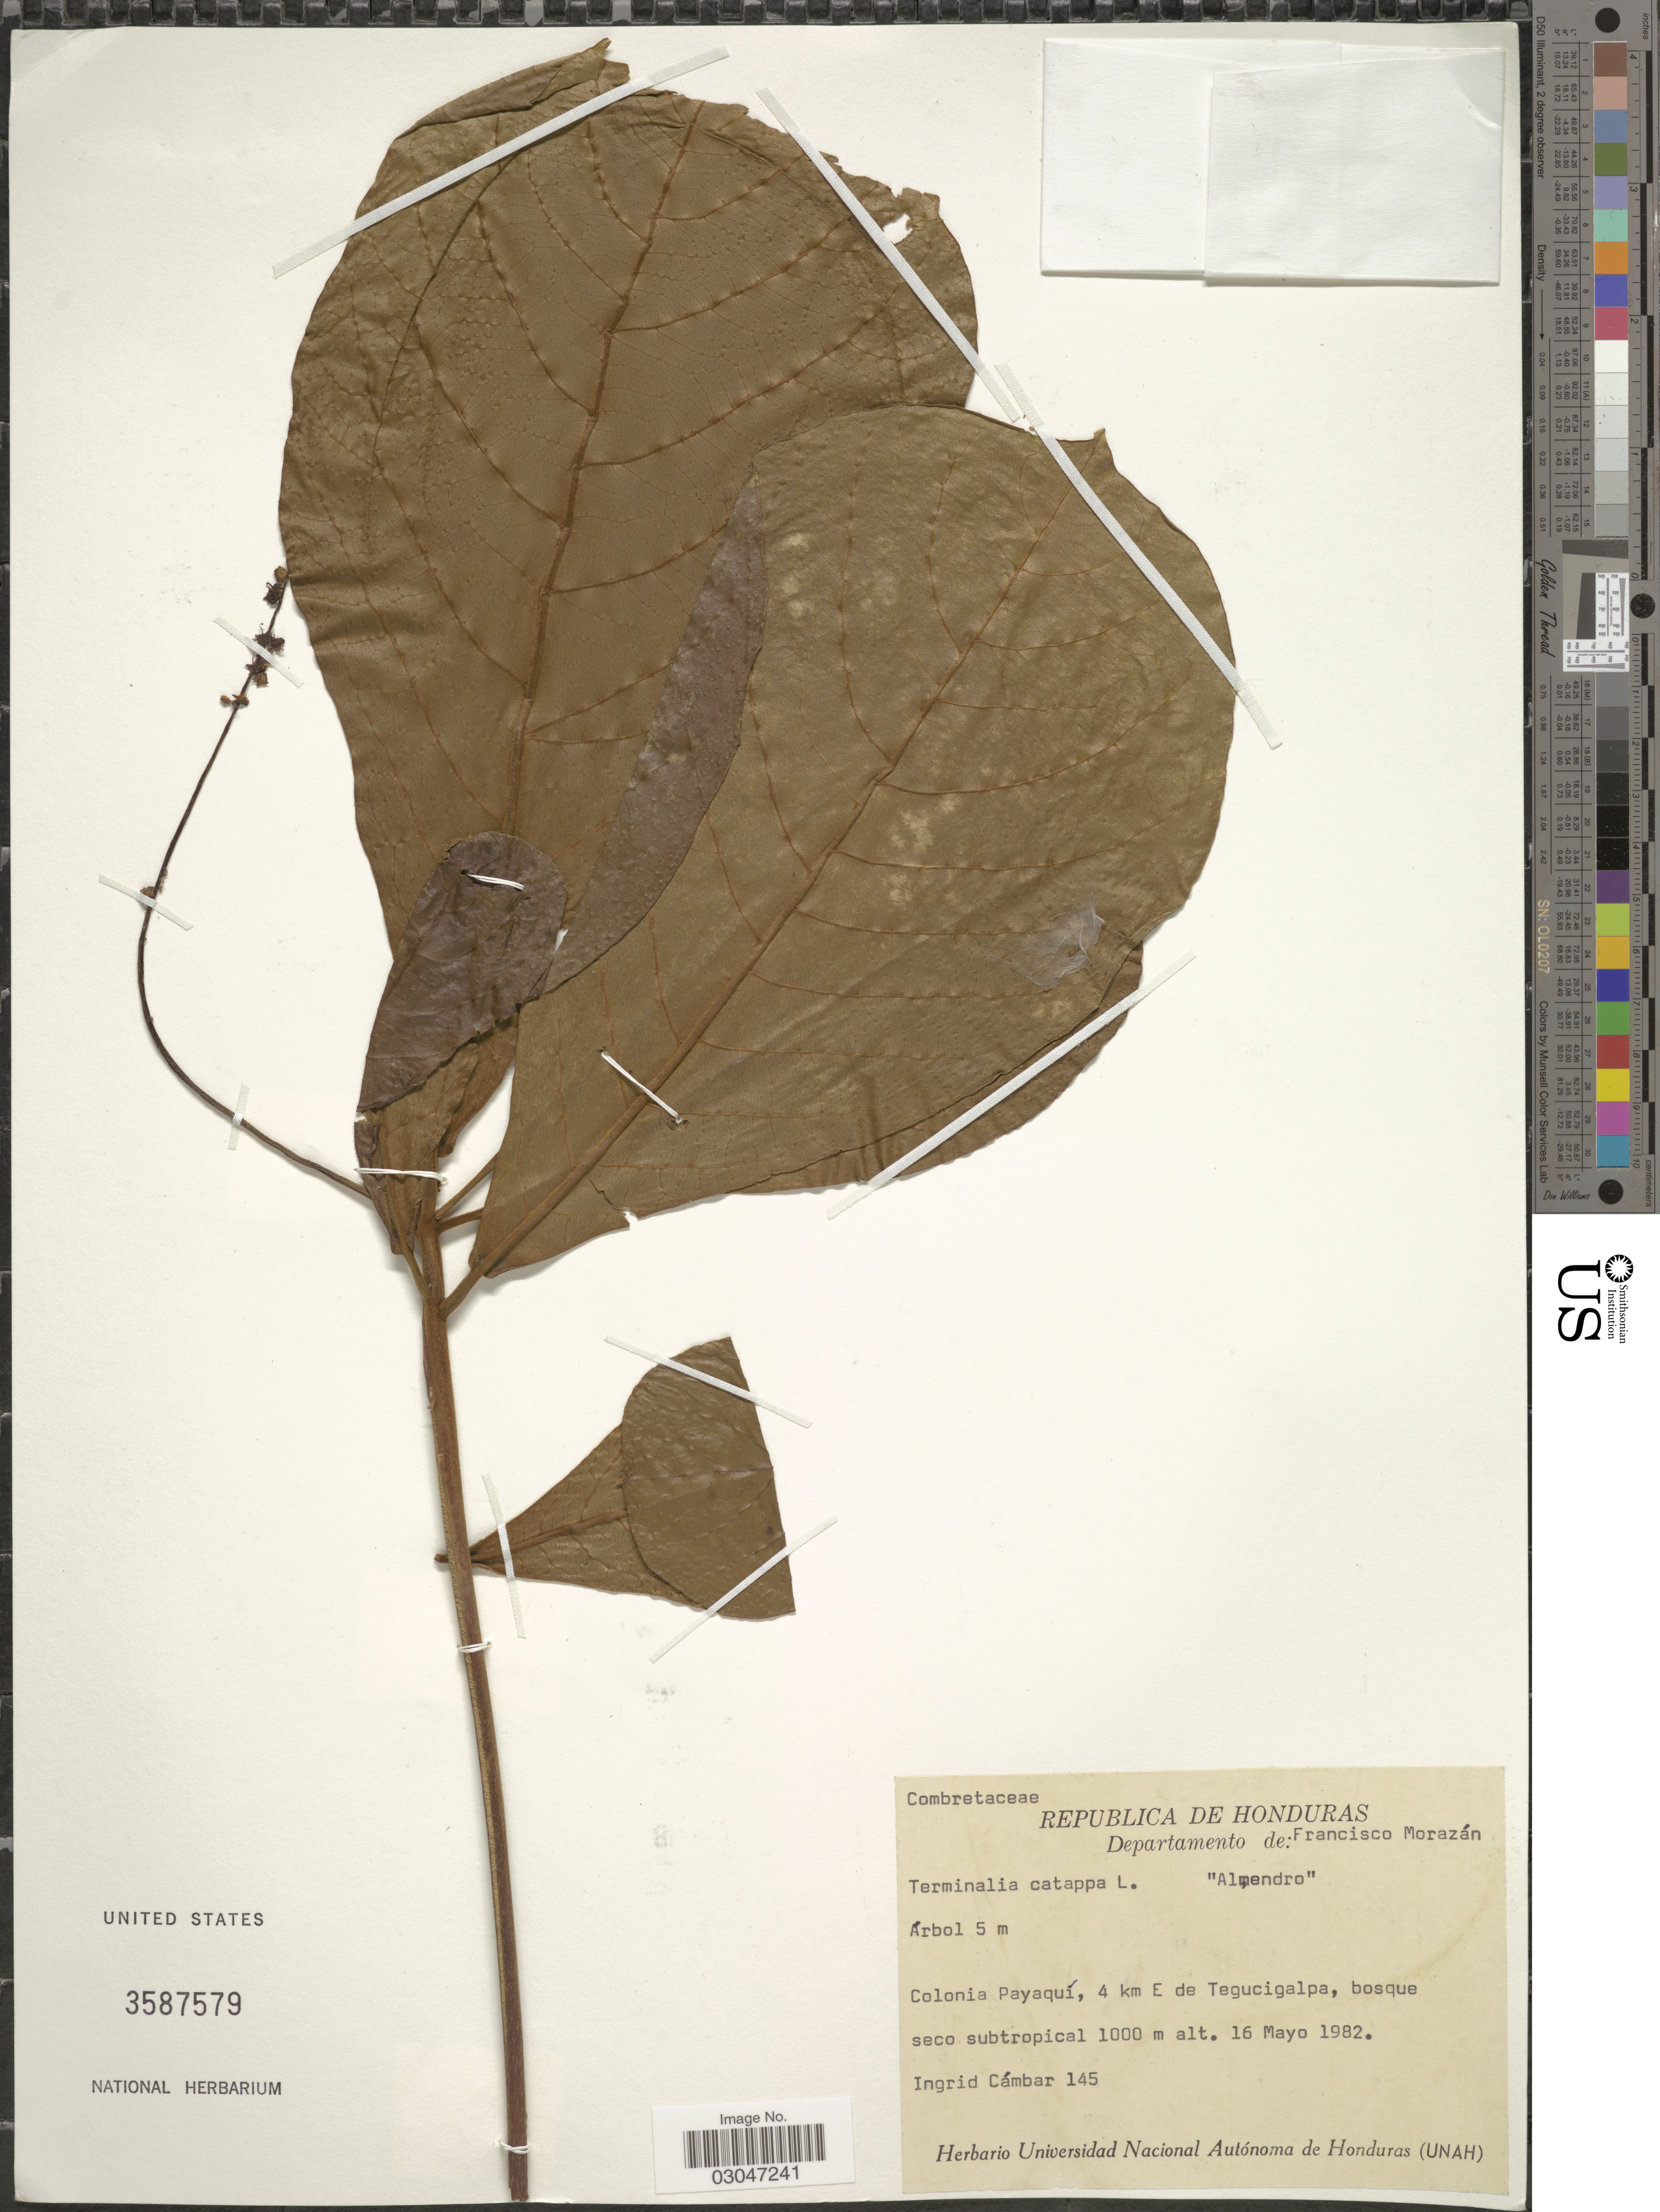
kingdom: Plantae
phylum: Tracheophyta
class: Magnoliopsida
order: Myrtales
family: Combretaceae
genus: Terminalia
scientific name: Terminalia catappa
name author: L.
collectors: I. Cámbar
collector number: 145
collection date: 1982-05-16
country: Honduras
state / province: Fco. Morazán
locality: Departamento de: Francisco Morazán, Colonia Payaquí, 4 km E de Tegucigalpa.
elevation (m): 1000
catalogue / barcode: US 3587579